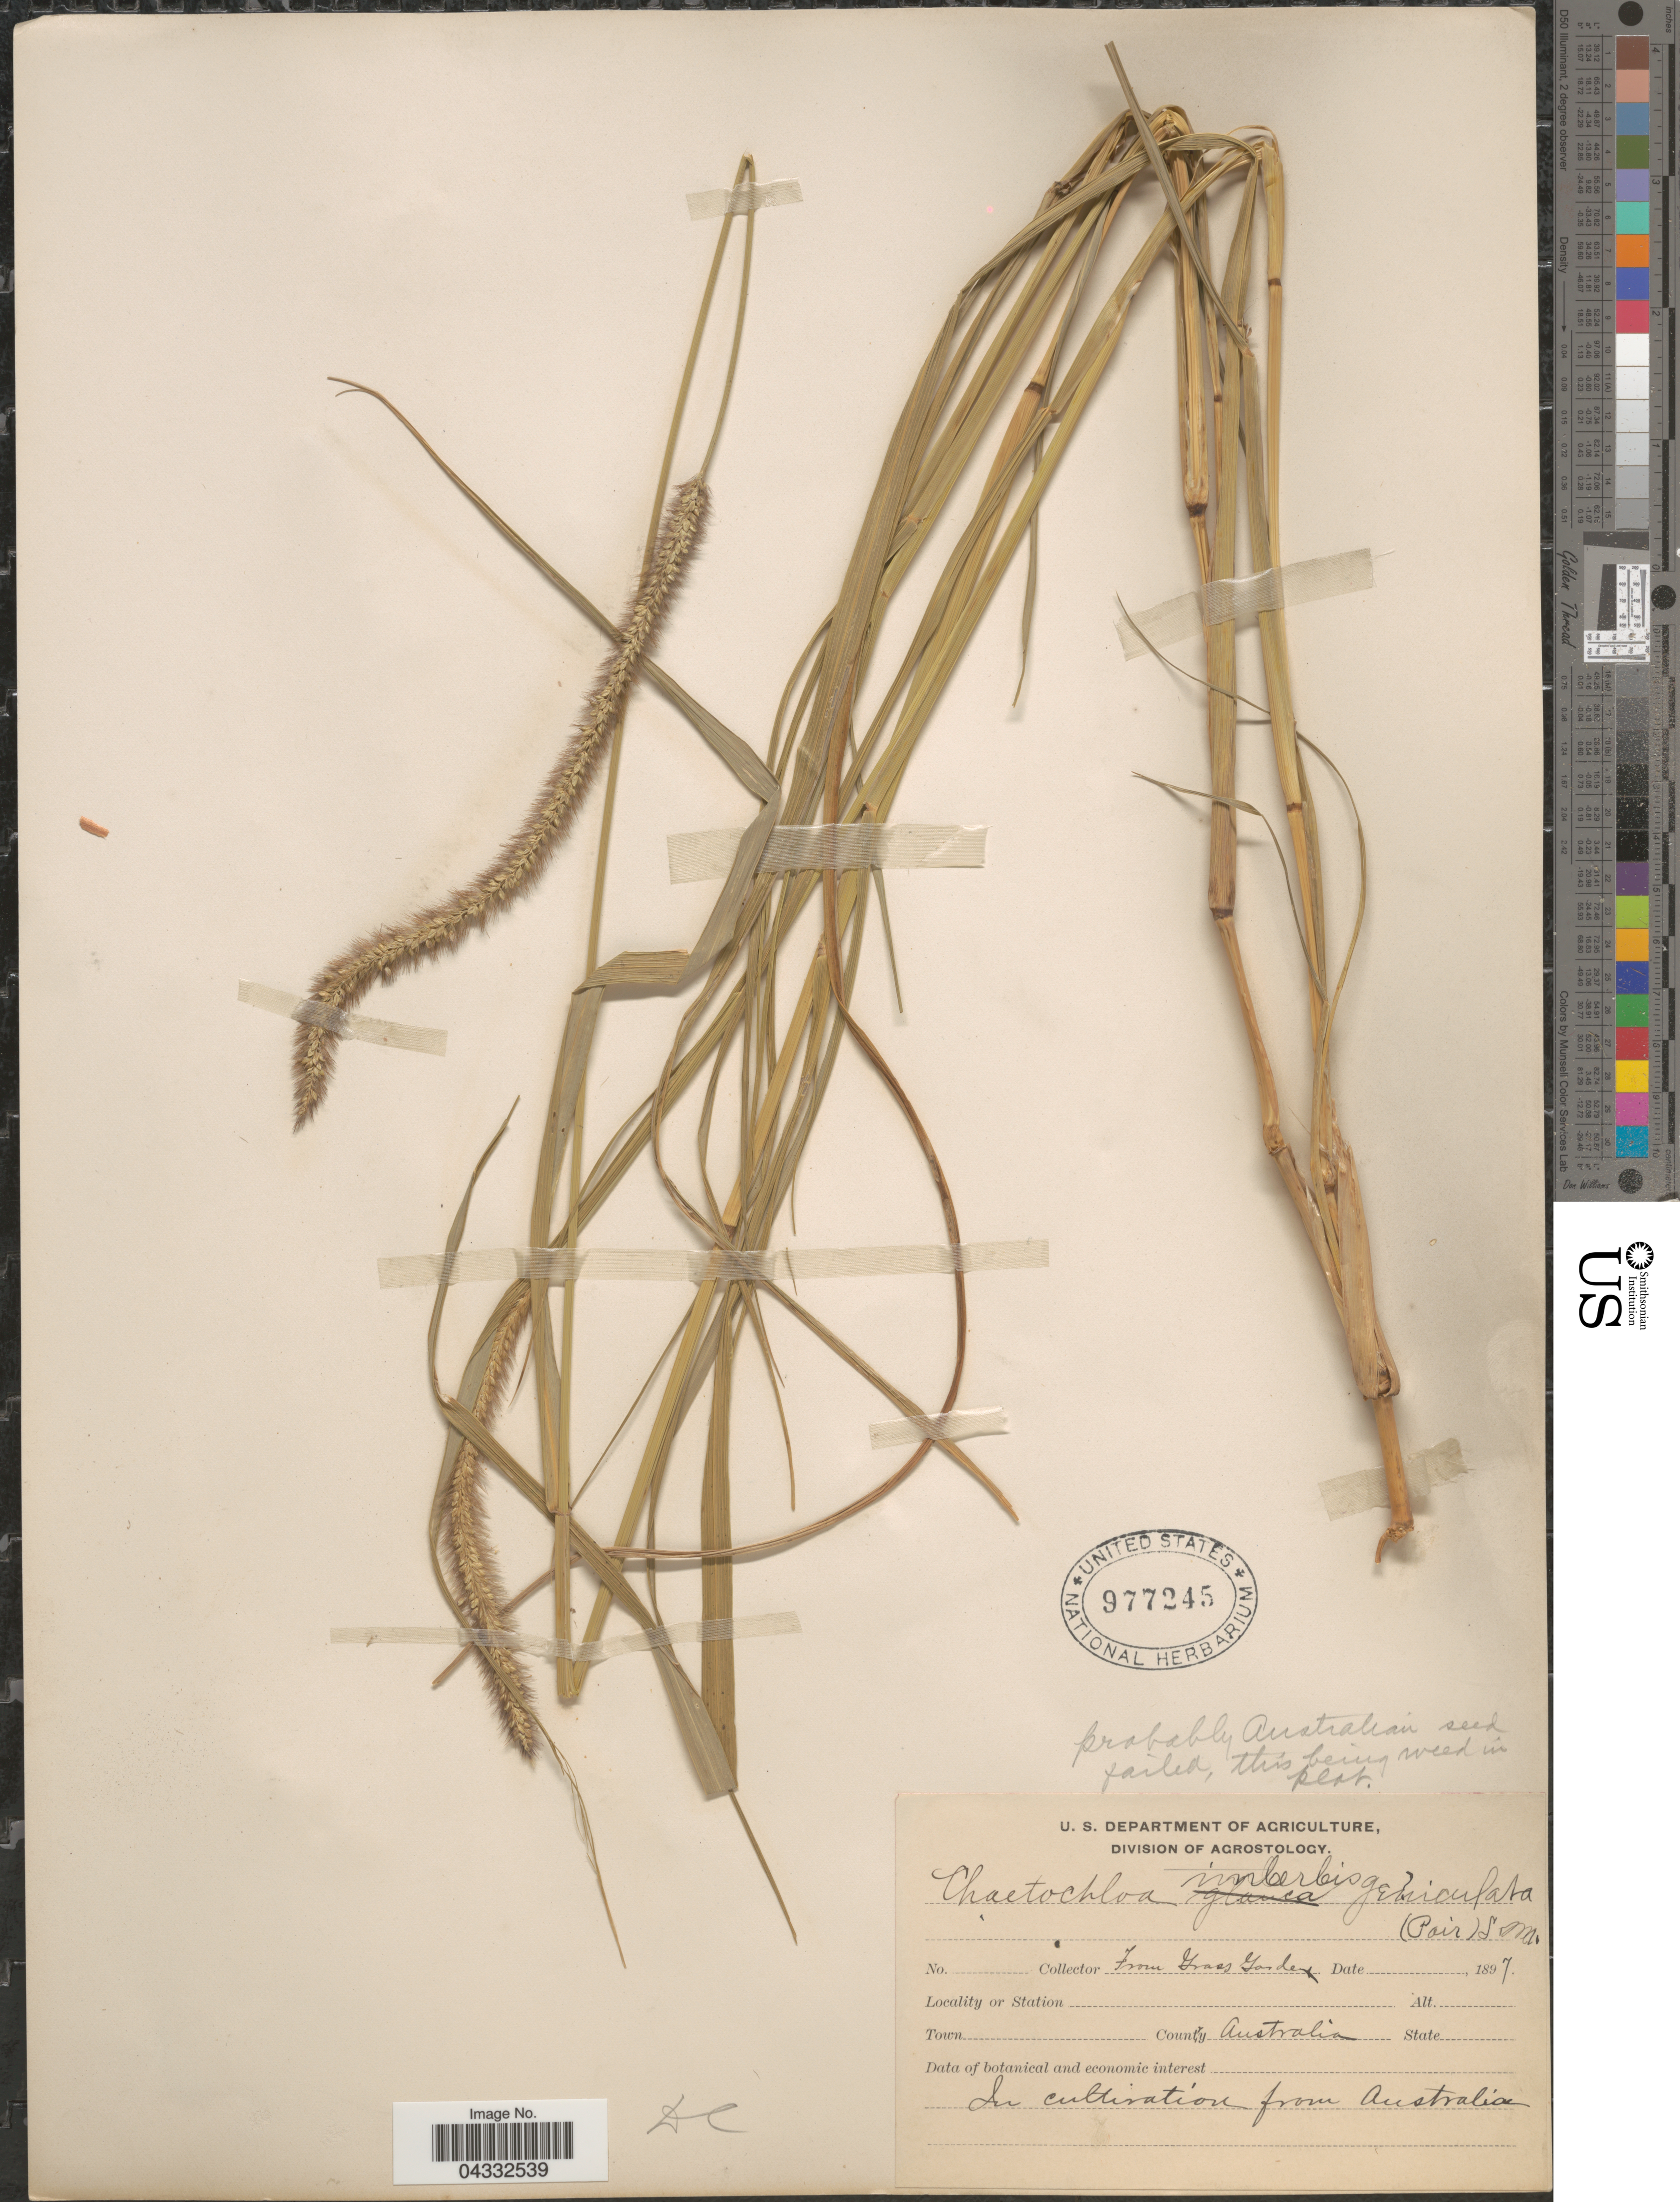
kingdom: Plantae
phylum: Tracheophyta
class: Liliopsida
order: Poales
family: Poaceae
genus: Setaria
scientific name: Setaria sp.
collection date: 1897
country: United States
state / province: District of Columbia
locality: From Grass Garden.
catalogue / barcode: US 977245